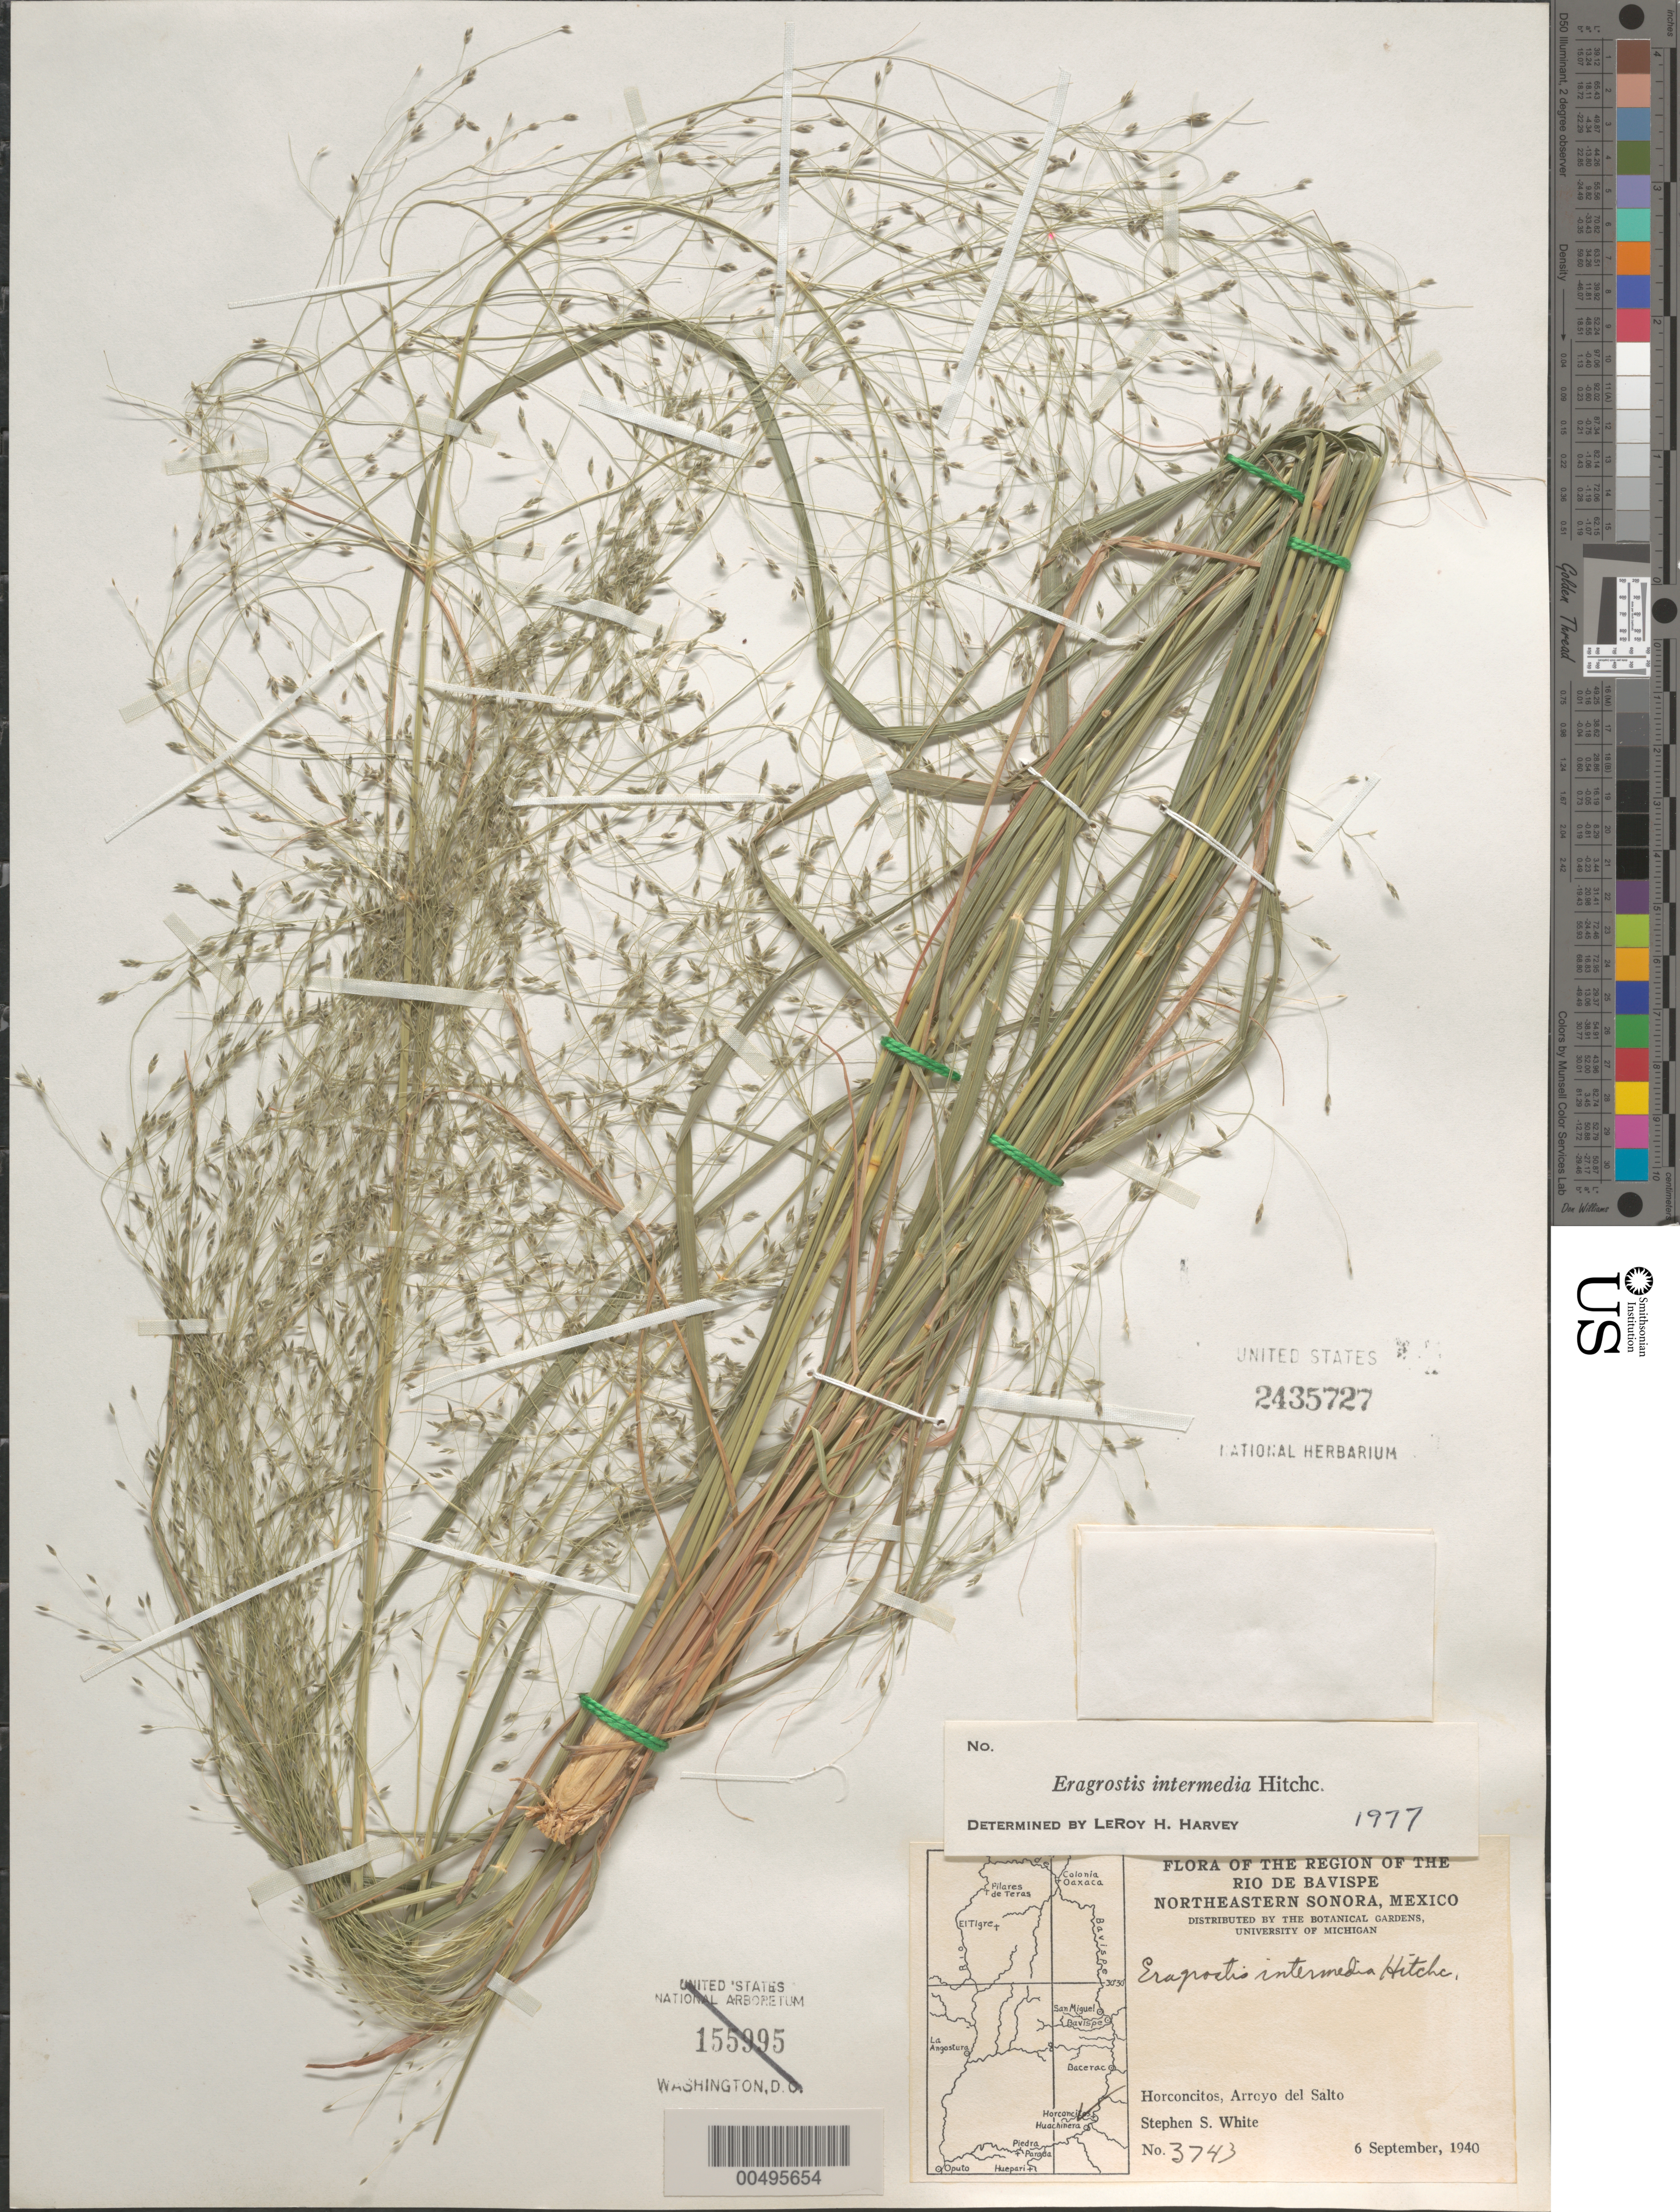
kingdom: Plantae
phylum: Tracheophyta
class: Liliopsida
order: Poales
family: Poaceae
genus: Eragrostis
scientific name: Eragrostis intermedia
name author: Hitchc.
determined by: Harvey, L. H.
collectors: S. S. White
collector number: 3743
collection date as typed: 6 Sep 1940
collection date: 1940-09-06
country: Mexico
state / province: Sonora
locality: Region of the Rio de Bavispe, NE Sonora, Horconcitos, Arroyo del Salto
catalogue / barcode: US 2435727